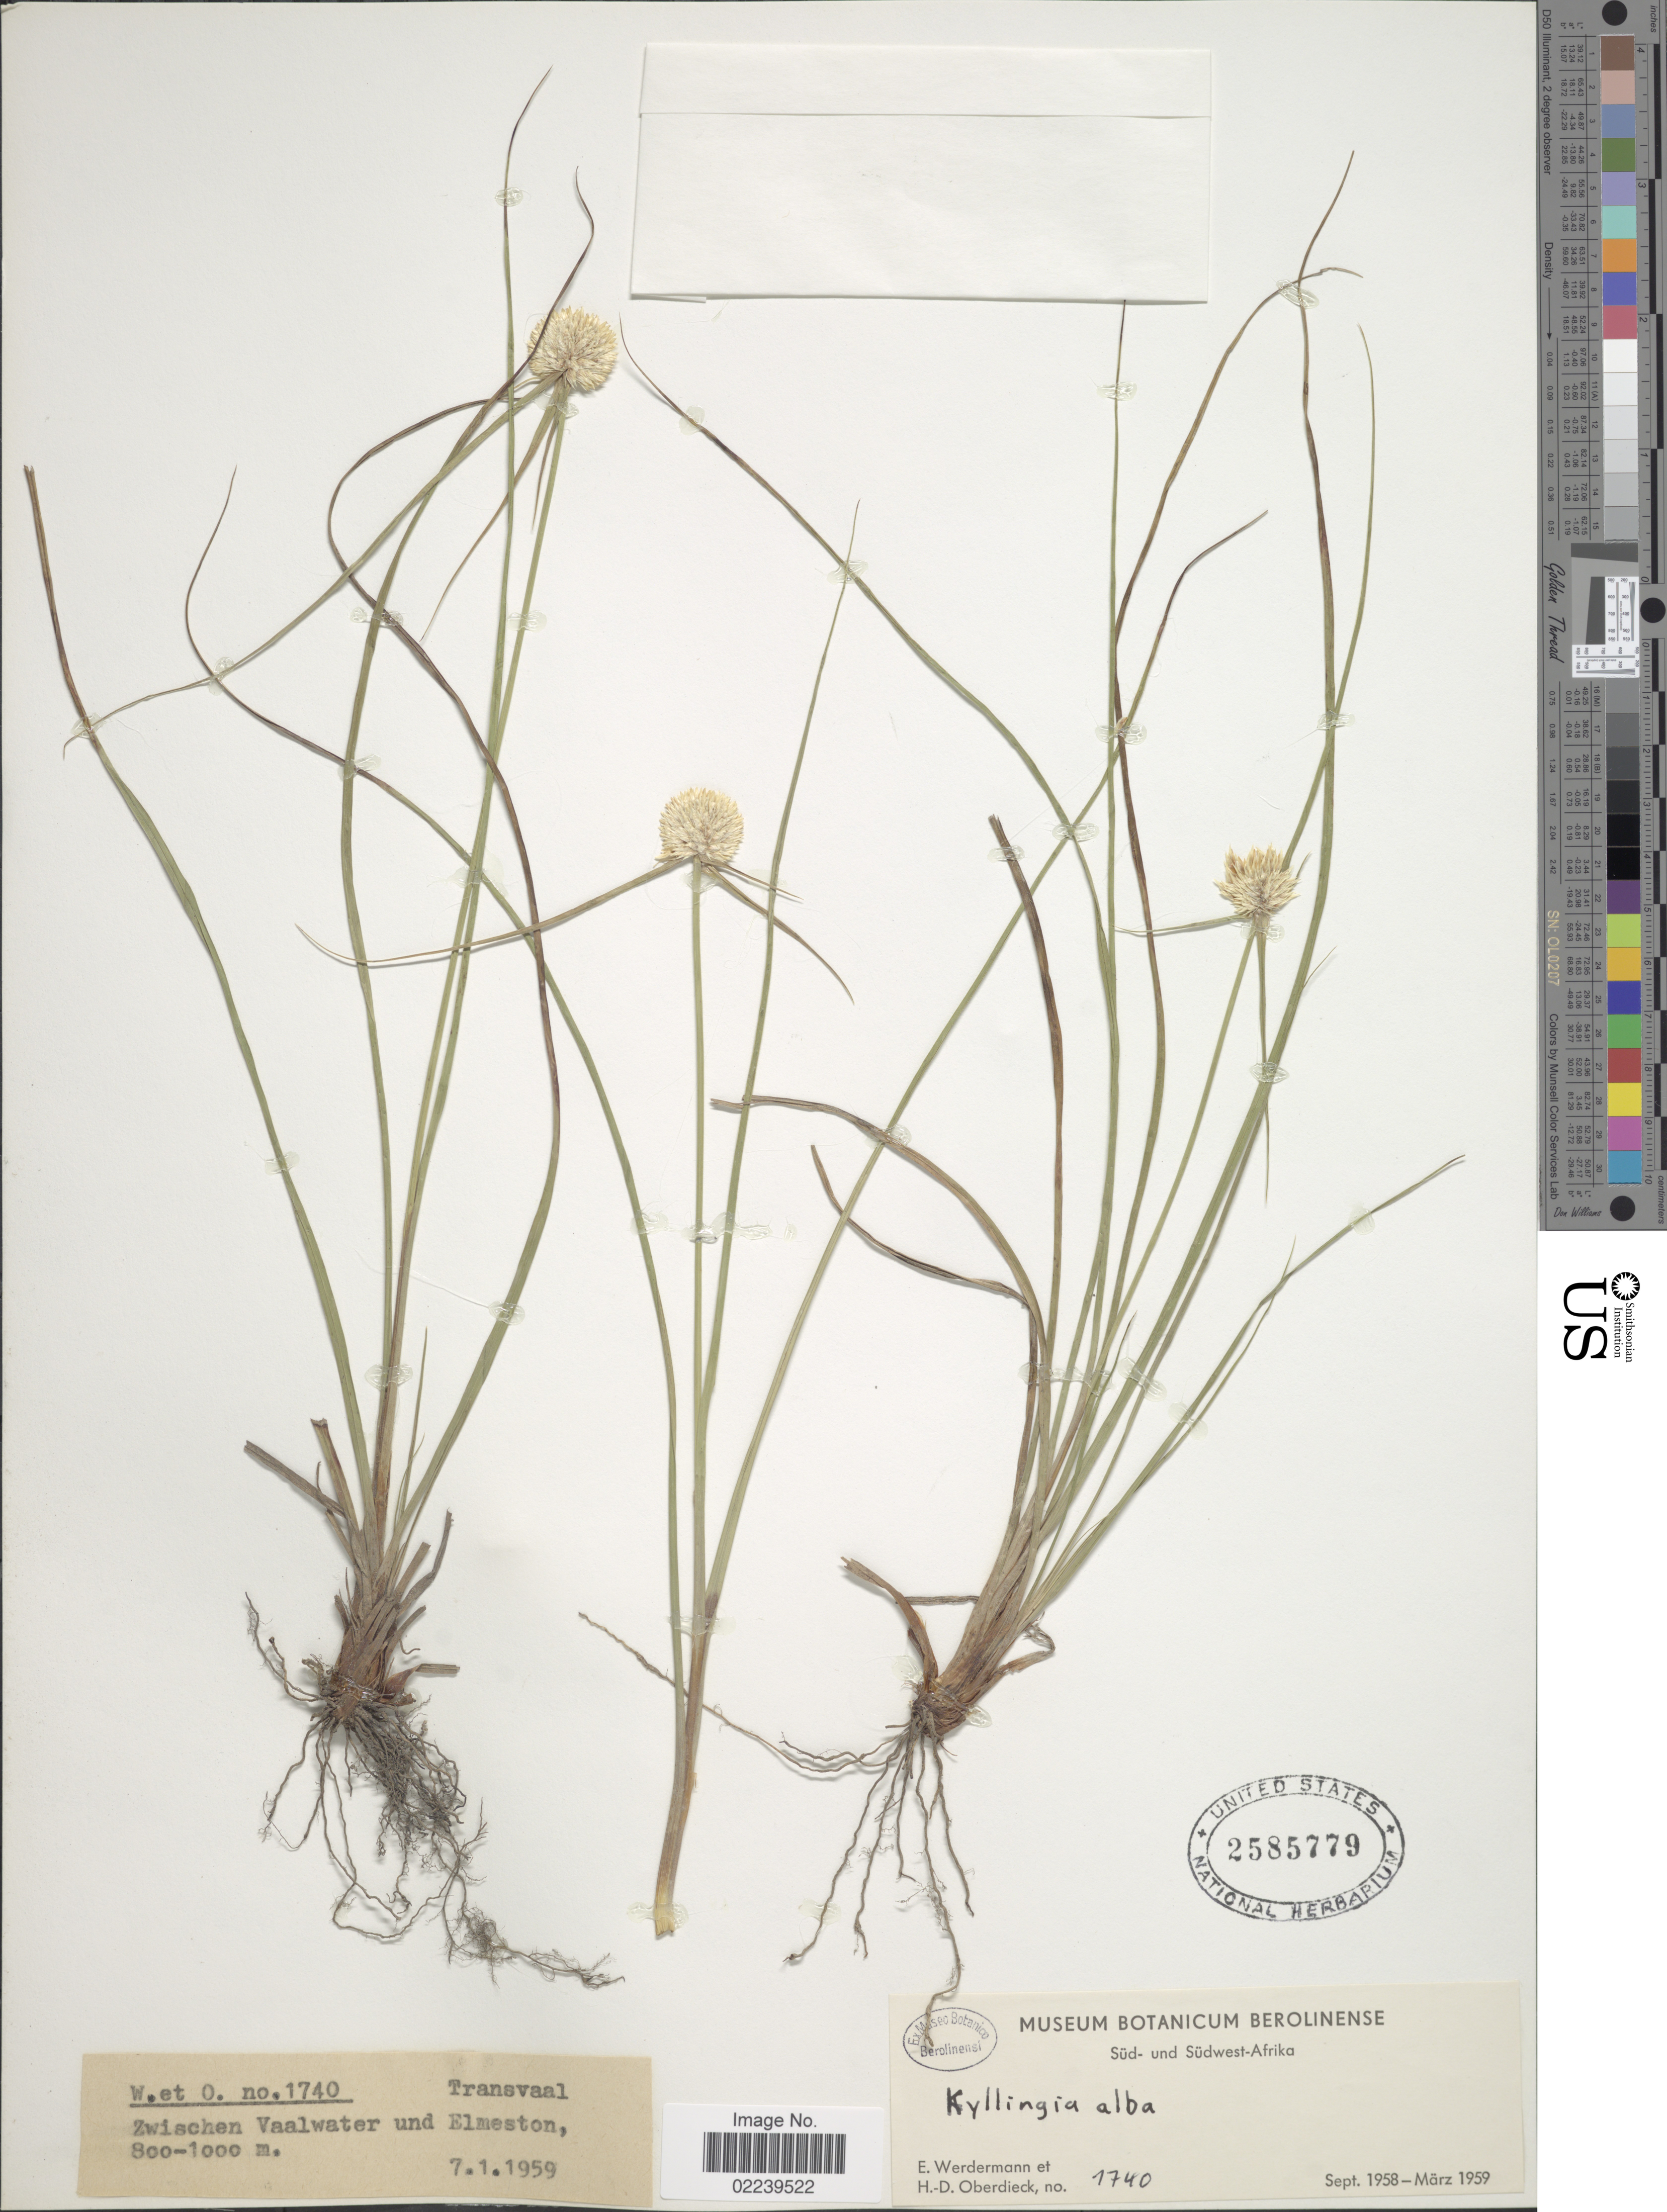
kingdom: Plantae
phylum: Tracheophyta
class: Liliopsida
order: Poales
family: Cyperaceae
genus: Cyperus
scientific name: Cyperus alatus subsp. albus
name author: (Nees)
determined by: Strong, M. T., (US), Smithsonian Institution - National Museum of Natural History (UNITED STATES)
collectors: E. Werdermann & H. Oberdieck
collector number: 1740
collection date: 1959-01-07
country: South Africa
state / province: Limpopo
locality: Transvaal, Sud - und Sudwest Afrika. Zwischen Vaalwater und Elmeston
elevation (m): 800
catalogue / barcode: US 2585779